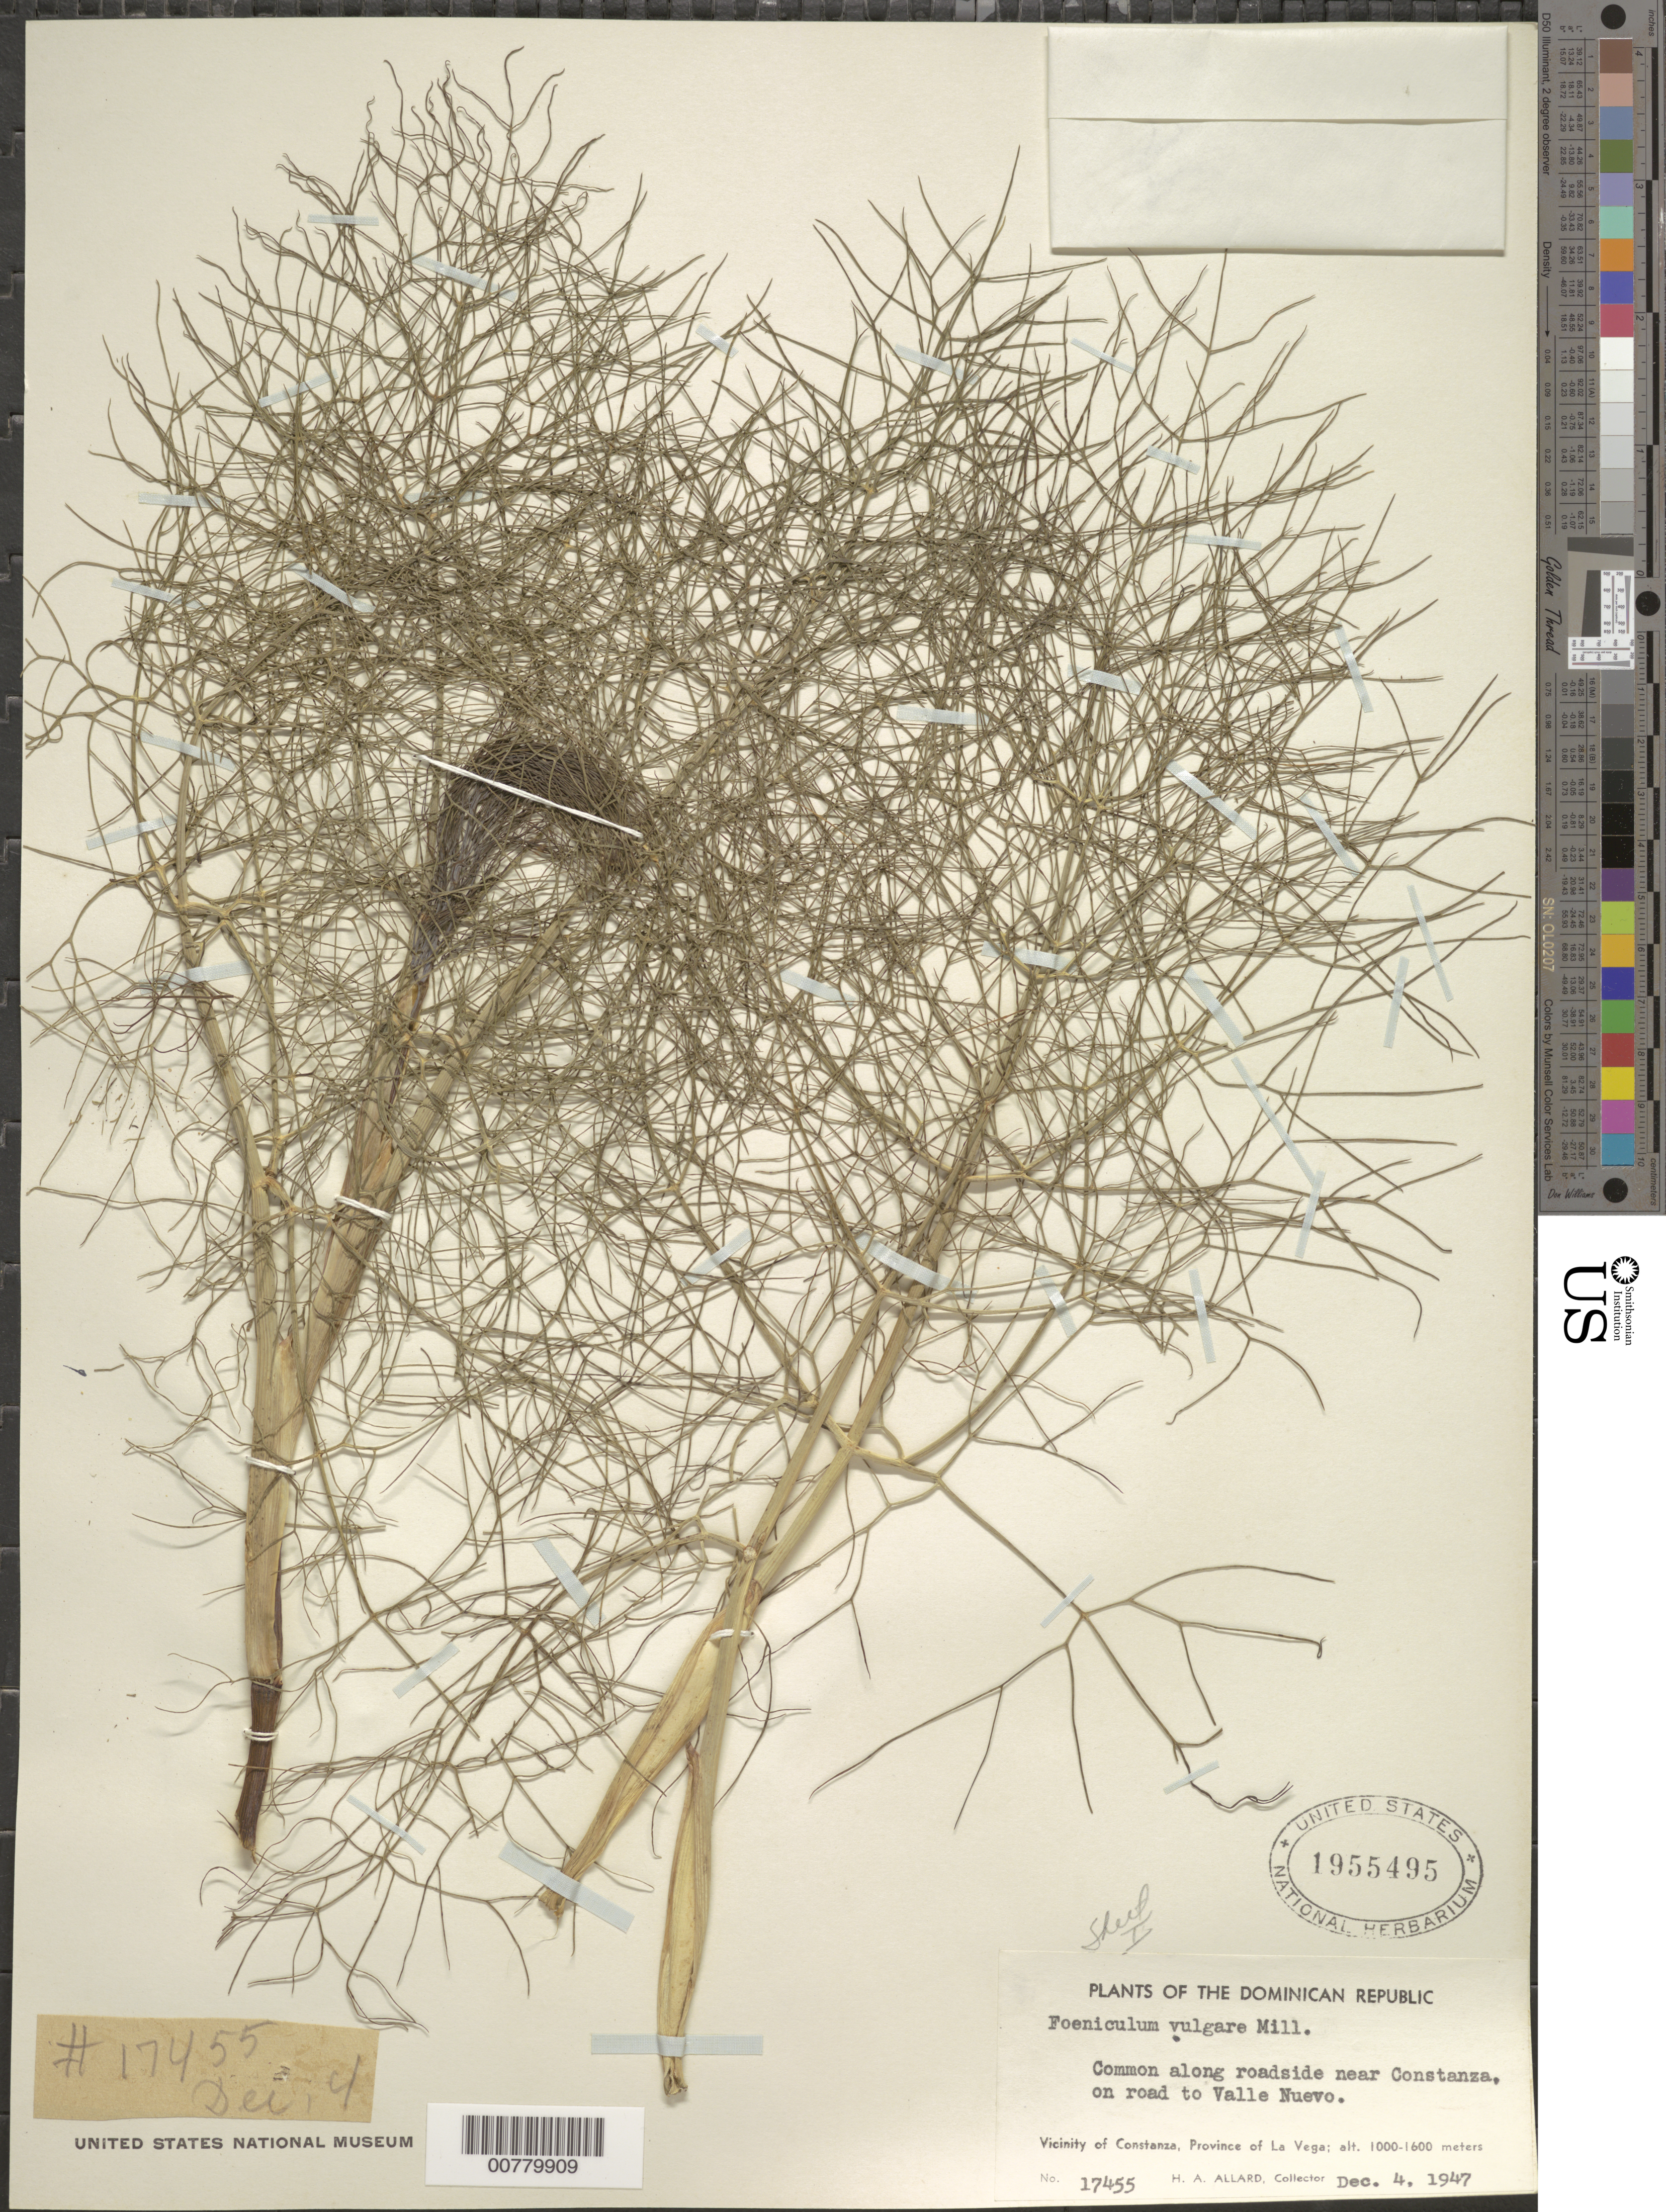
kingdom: Plantae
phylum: Tracheophyta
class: Magnoliopsida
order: Apiales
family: Apiaceae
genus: Foeniculum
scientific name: Foeniculum vulgare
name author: Mill.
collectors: H. A. Allard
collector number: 17455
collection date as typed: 04 Dec 1947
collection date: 1947-12-04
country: Dominican Republic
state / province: La Vega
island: Hispaniola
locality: Vicinity of Constanza, along roadside near Constanza, on road to Valle Nuevo.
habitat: Along roadside.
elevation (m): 1000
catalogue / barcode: US 1955495